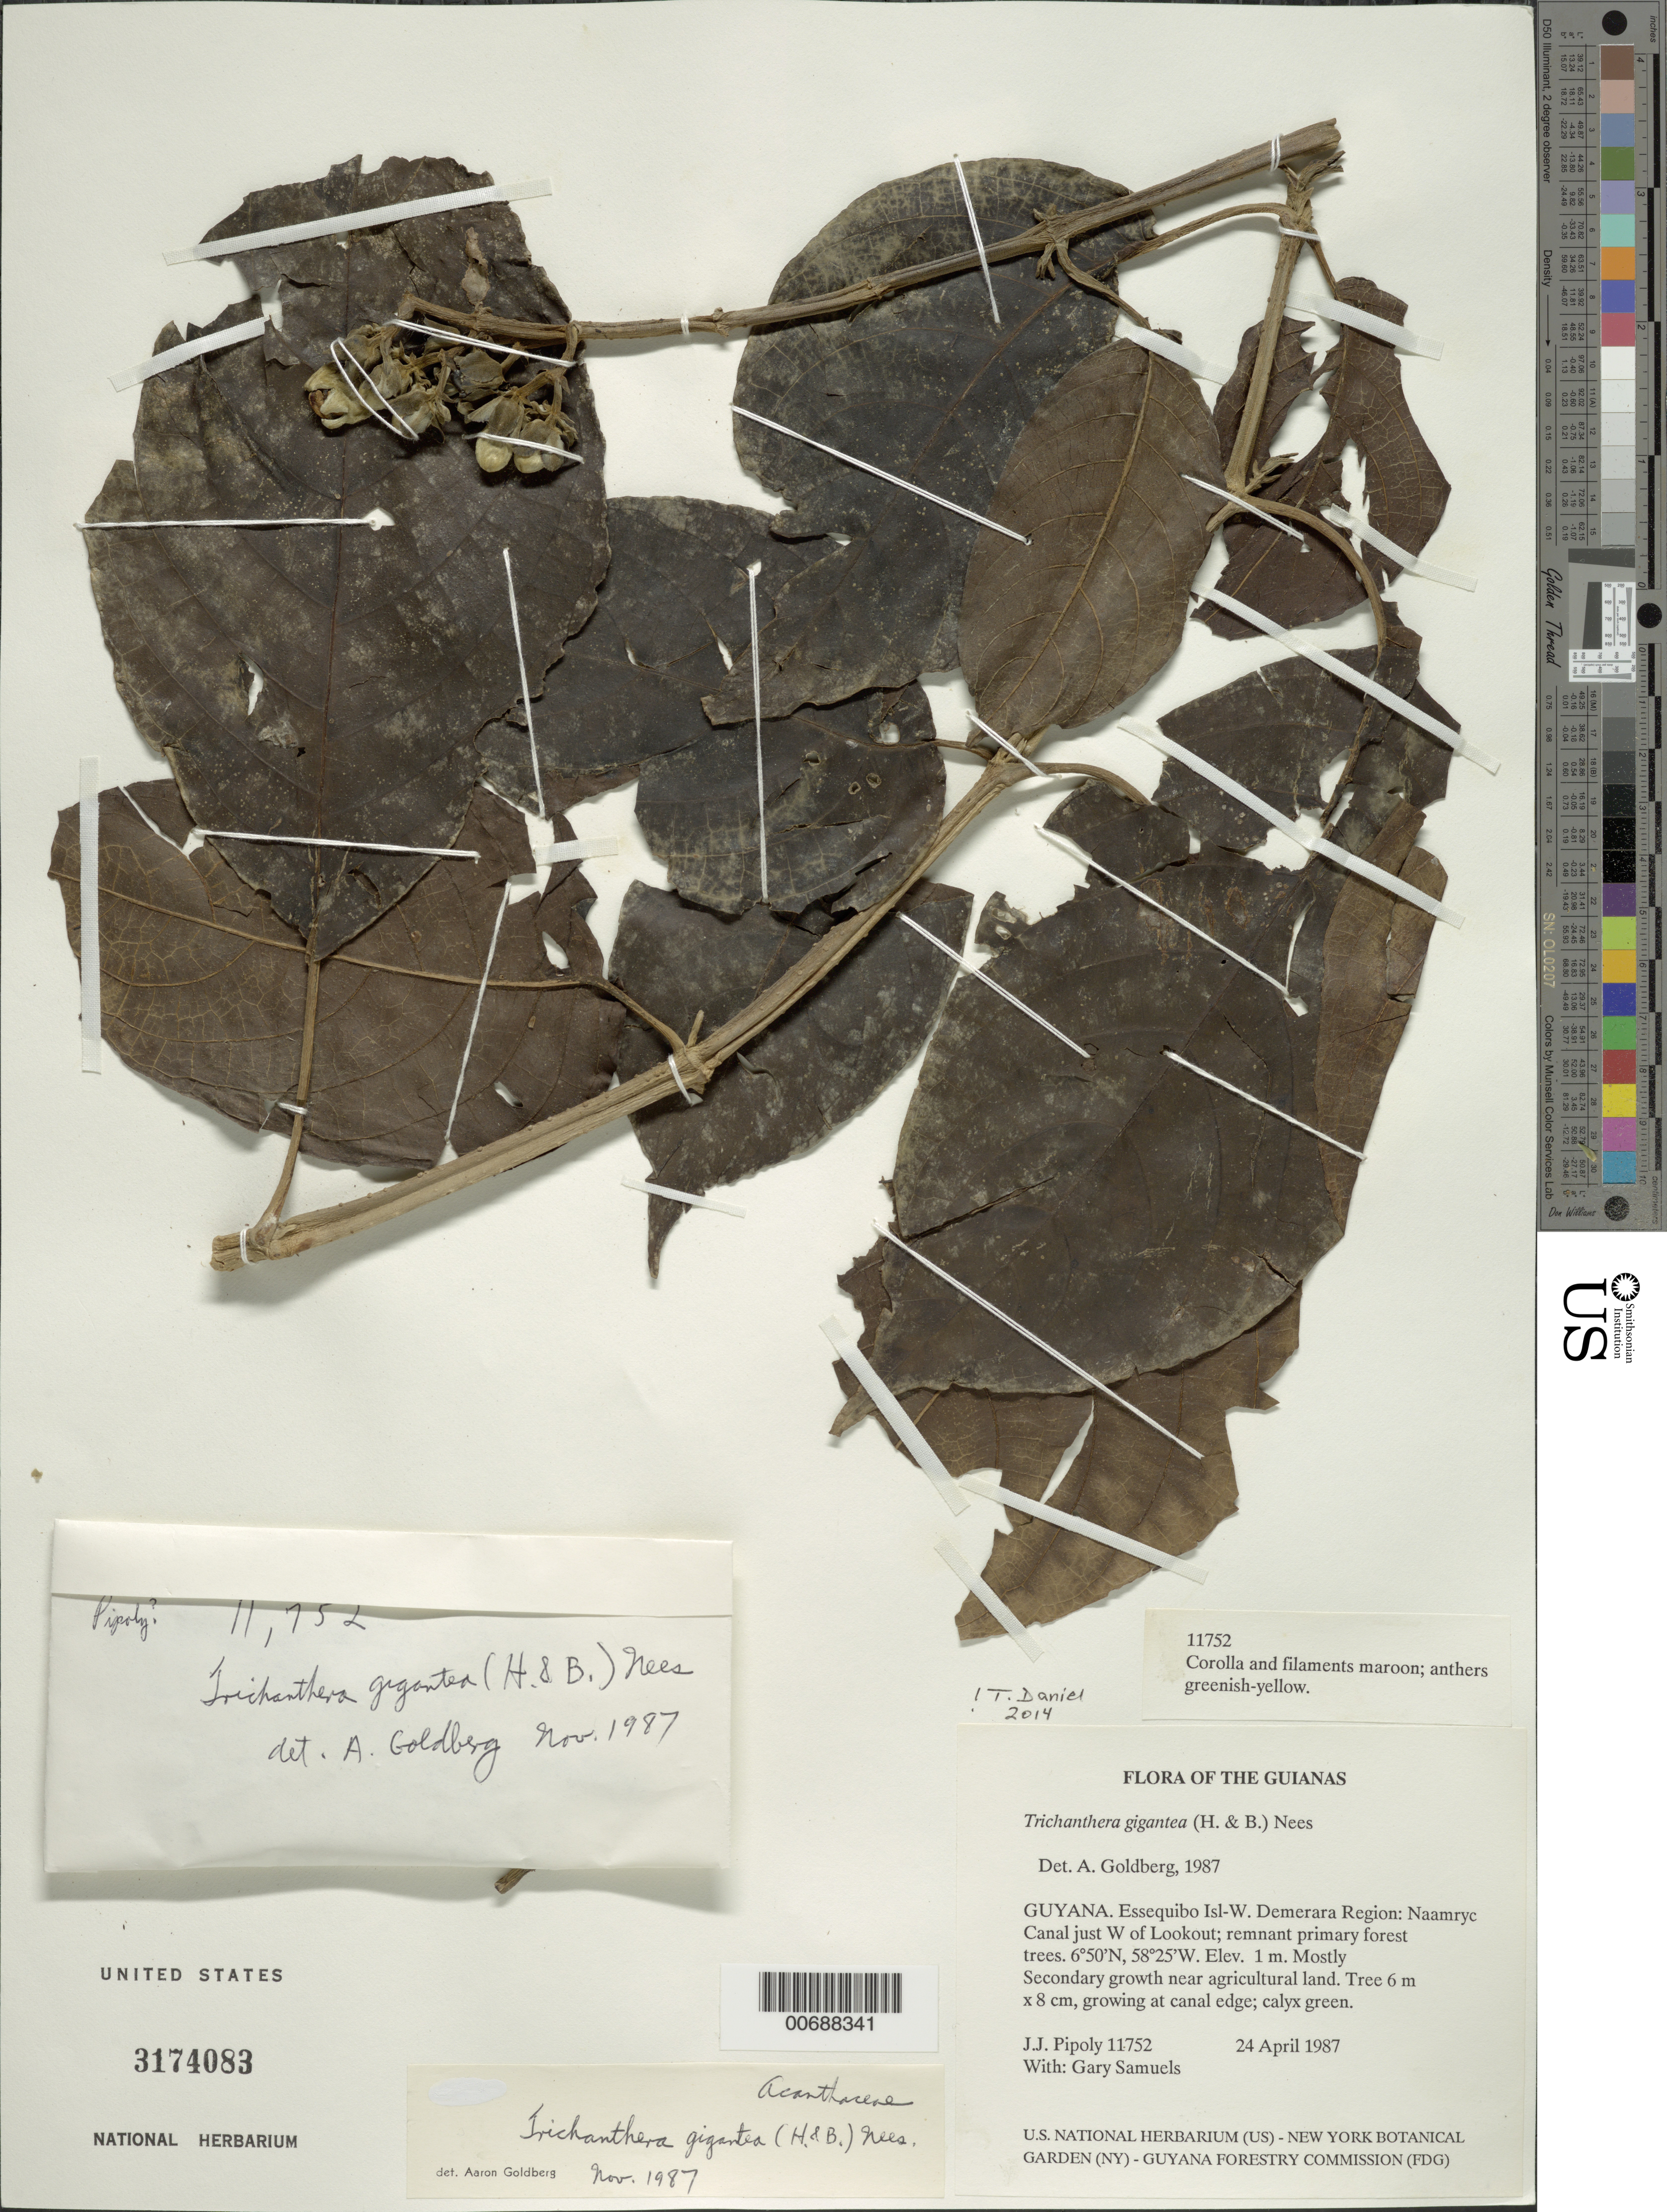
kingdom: Plantae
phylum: Tracheophyta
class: Magnoliopsida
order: Lamiales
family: Acanthaceae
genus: Trichanthera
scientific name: Trichanthera gigantea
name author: (Bonpl.) Nees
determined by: Goldberg, Aaron, (US), NMNH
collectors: J. J. Pipoly & G. Bacchus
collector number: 11752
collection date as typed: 24 April 1987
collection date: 1987-04-24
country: Guyana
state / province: Essequibo Isl-W. Demerara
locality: Naamryck Canal just W of Lookout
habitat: Remnant primary forest trees. Mostly secondary growth near agricultural land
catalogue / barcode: US 3174083